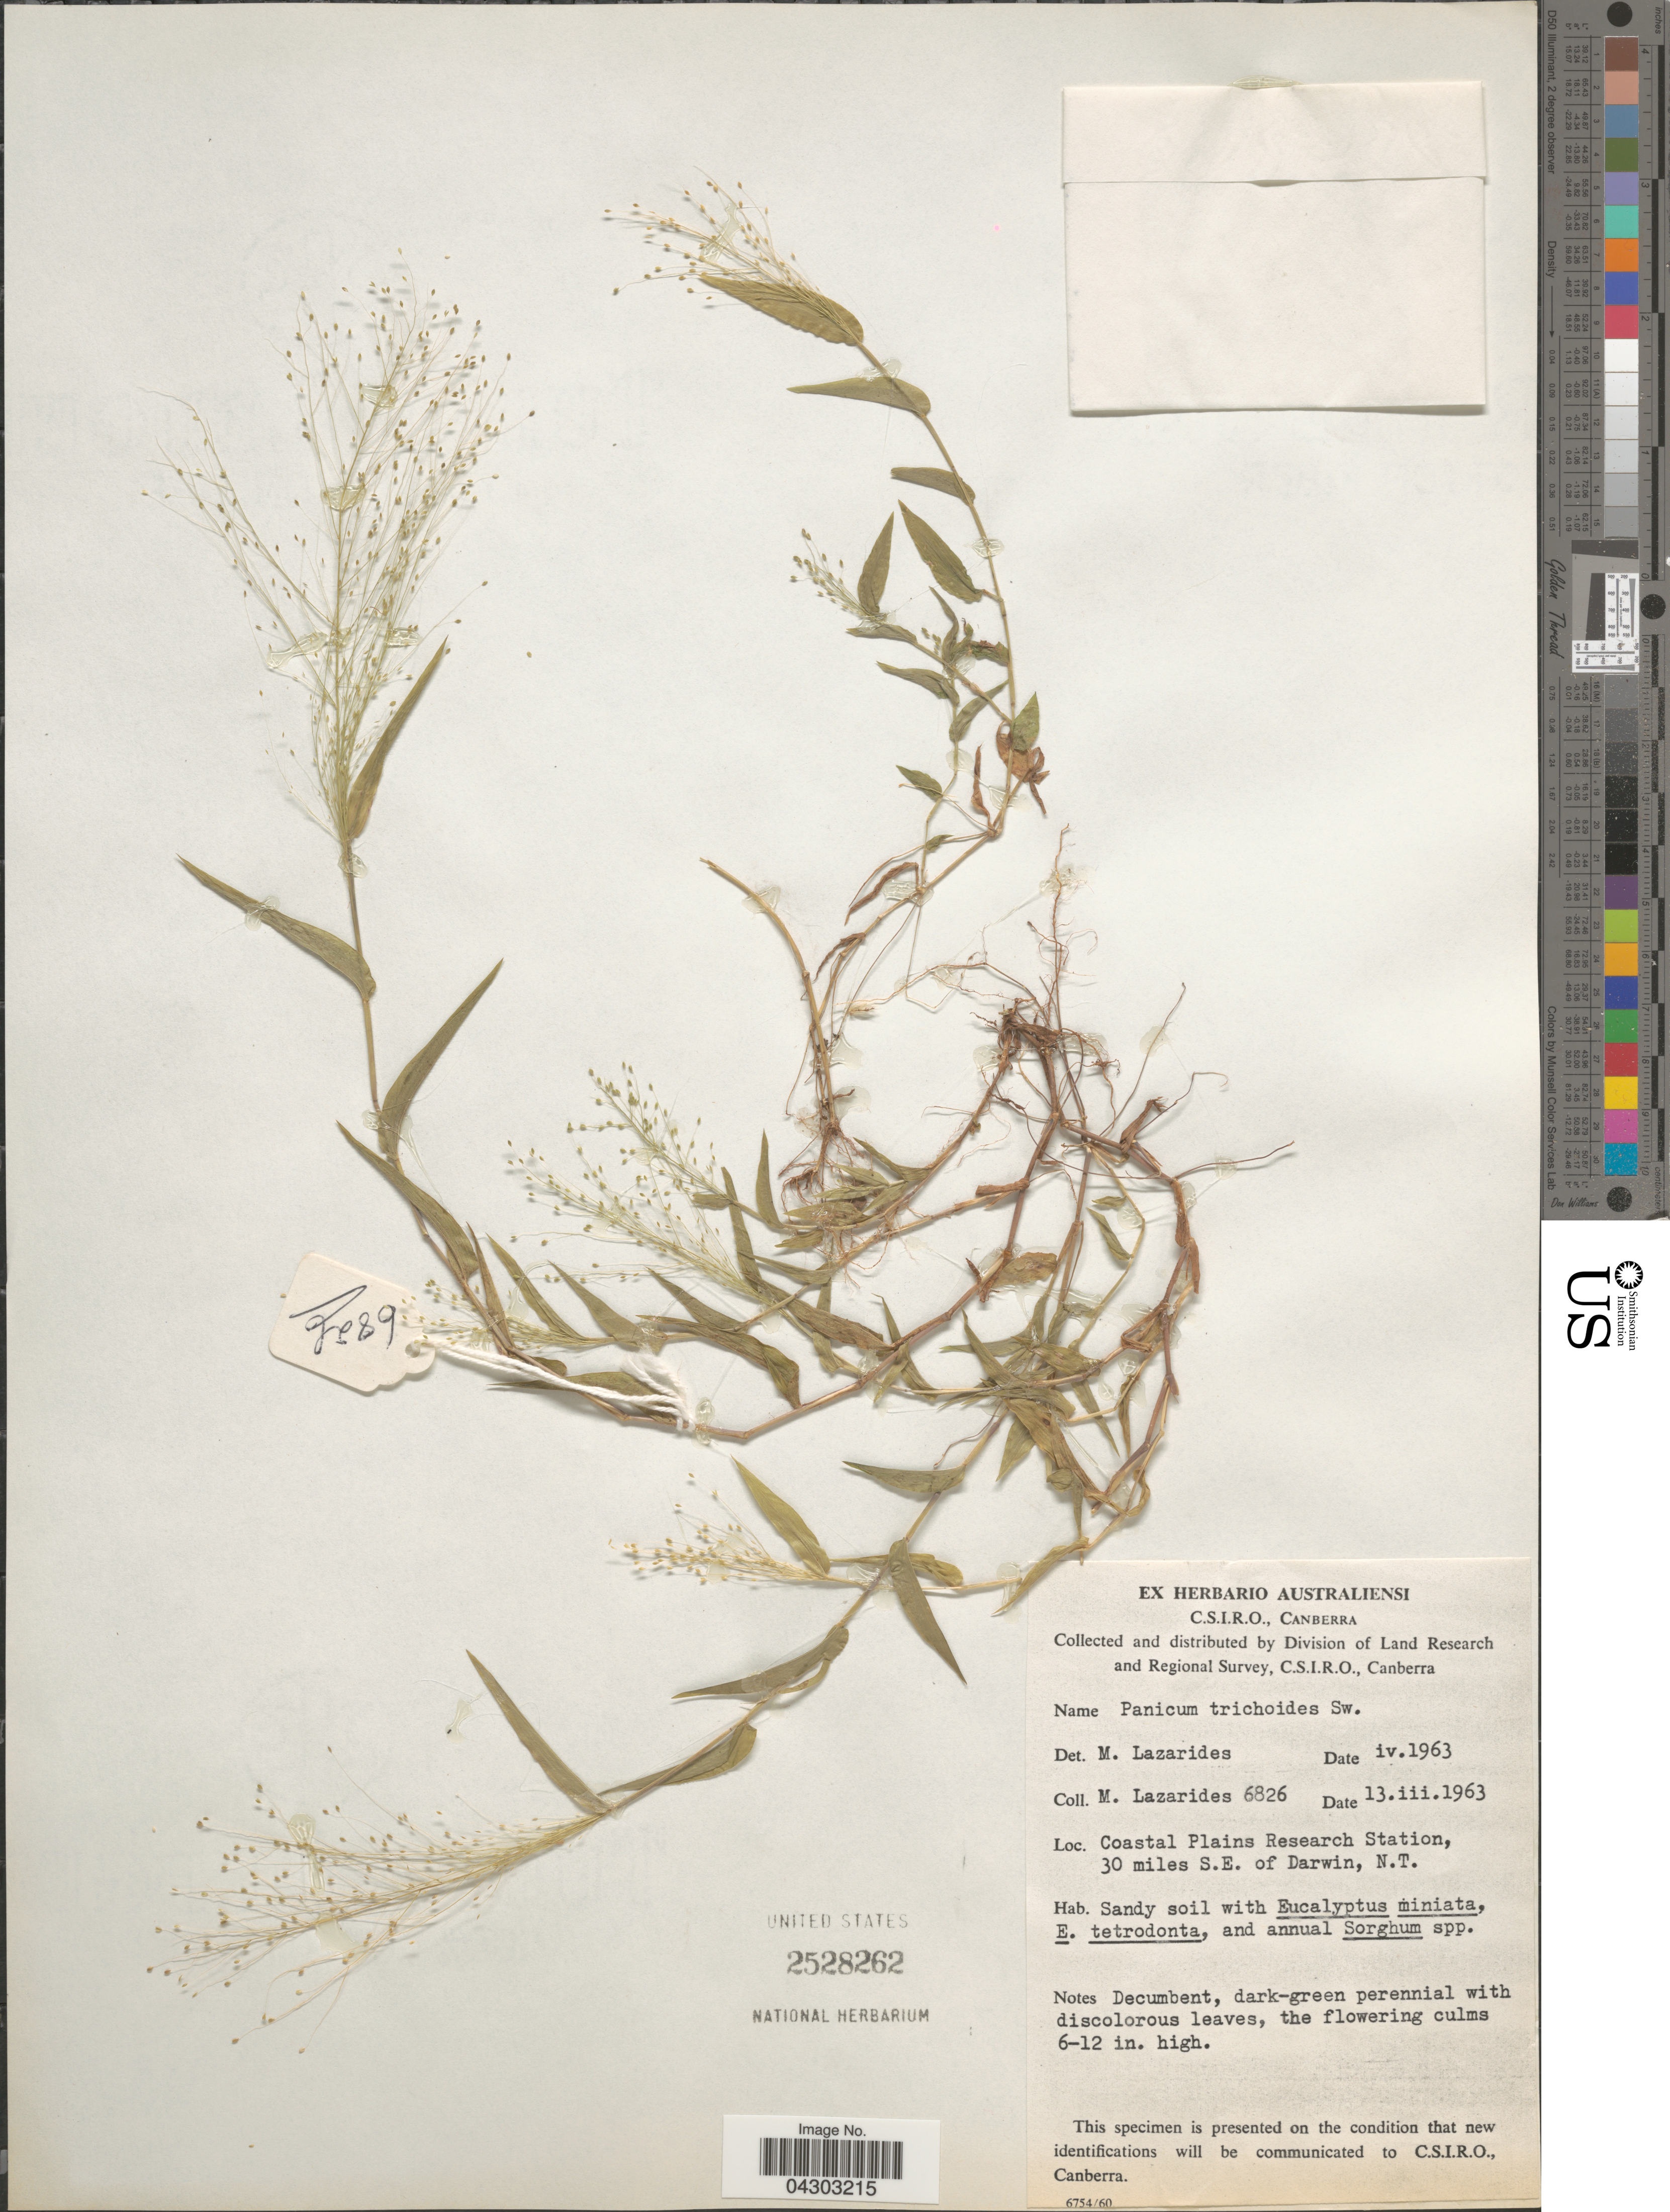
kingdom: Plantae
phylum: Tracheophyta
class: Liliopsida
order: Poales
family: Poaceae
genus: Panicum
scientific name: Panicum trichoides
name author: Sw.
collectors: M. Lazarides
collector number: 6826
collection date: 1963-03-13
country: Australia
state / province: Northern Territory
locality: Division of Land Research and Regional Survey. Coastal Plains Research Station, 30 miles S.E. of Darwin.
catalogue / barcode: US 2528262